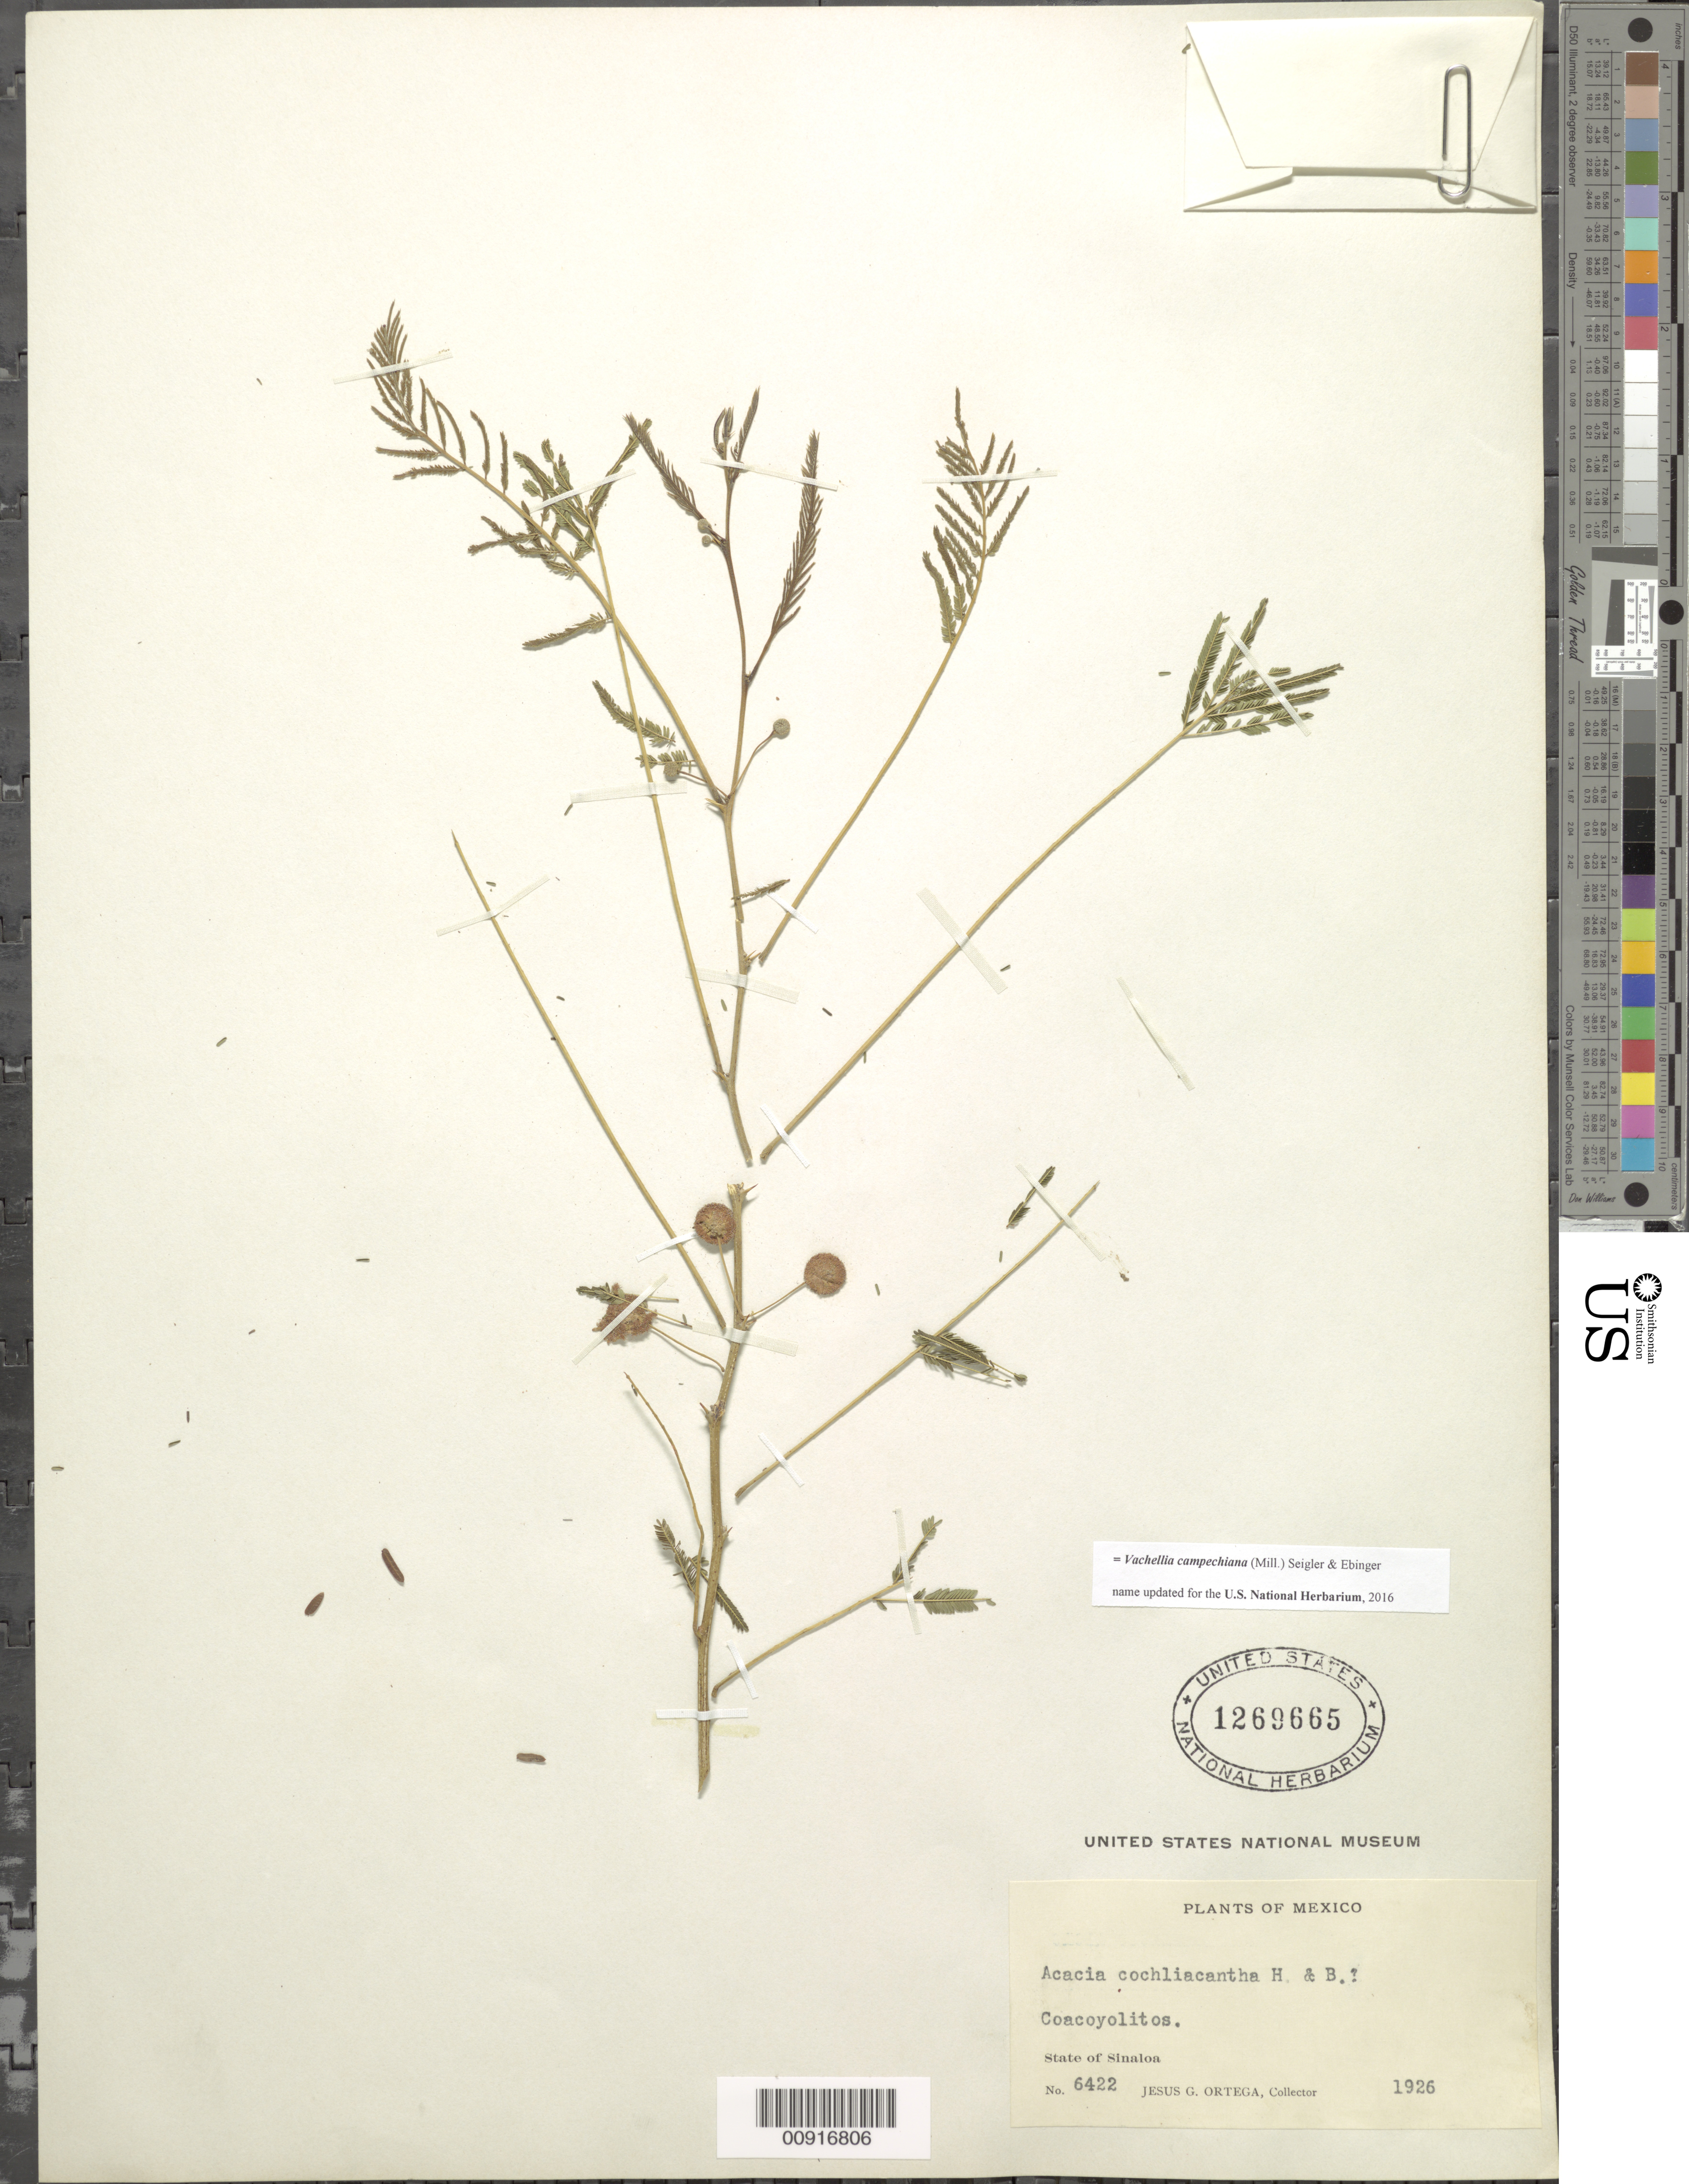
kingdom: Plantae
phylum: Tracheophyta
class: Magnoliopsida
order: Fabales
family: Fabaceae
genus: Vachellia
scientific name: Vachellia campechiana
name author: (Mill.) Seigler & Ebinger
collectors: J. Ortega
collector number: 6422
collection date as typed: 1926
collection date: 1926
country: Mexico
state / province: Sinaloa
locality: Coacoyolitos, State of Sinaloa.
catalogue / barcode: US 1269665